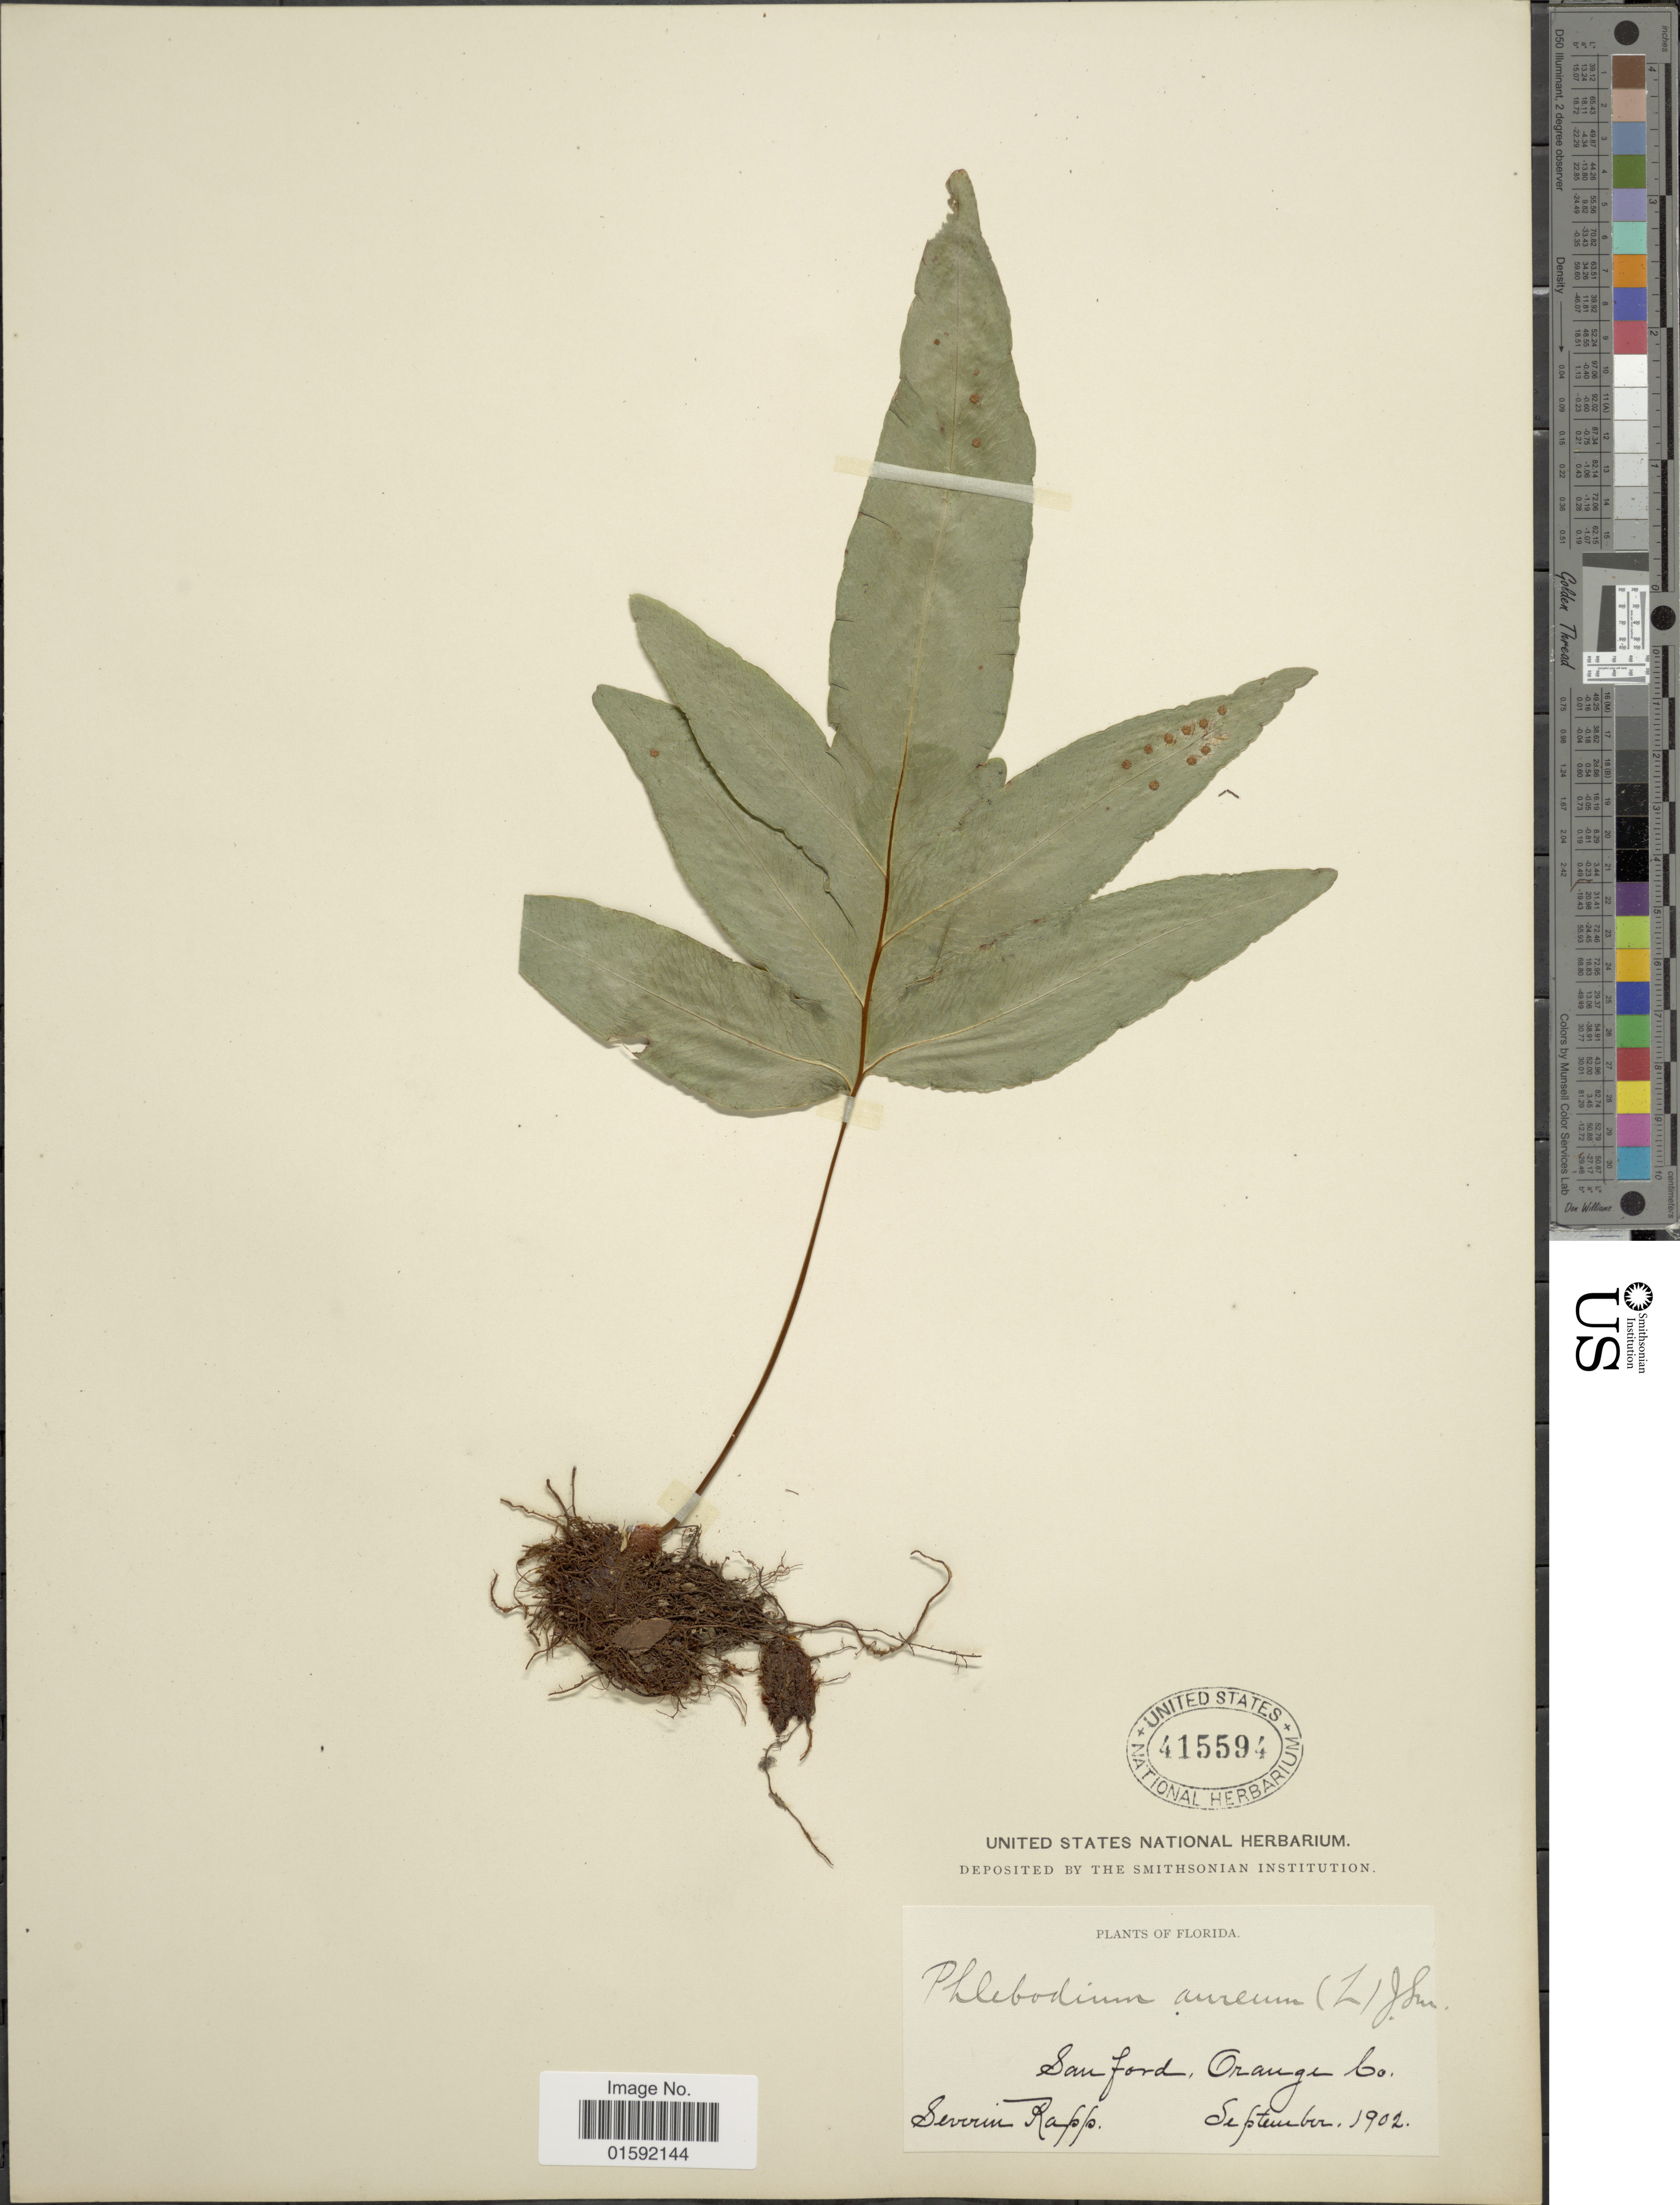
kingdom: Plantae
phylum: Tracheophyta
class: Polypodiopsida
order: Polypodiales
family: Polypodiaceae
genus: Phlebodium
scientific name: Phlebodium areolatum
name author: (Humb. & Bonap. ex Willd.) J. Sm.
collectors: S. Rapp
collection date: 1802-09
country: United States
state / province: Florida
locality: Sanford, Orange Co.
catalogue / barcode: US 415594